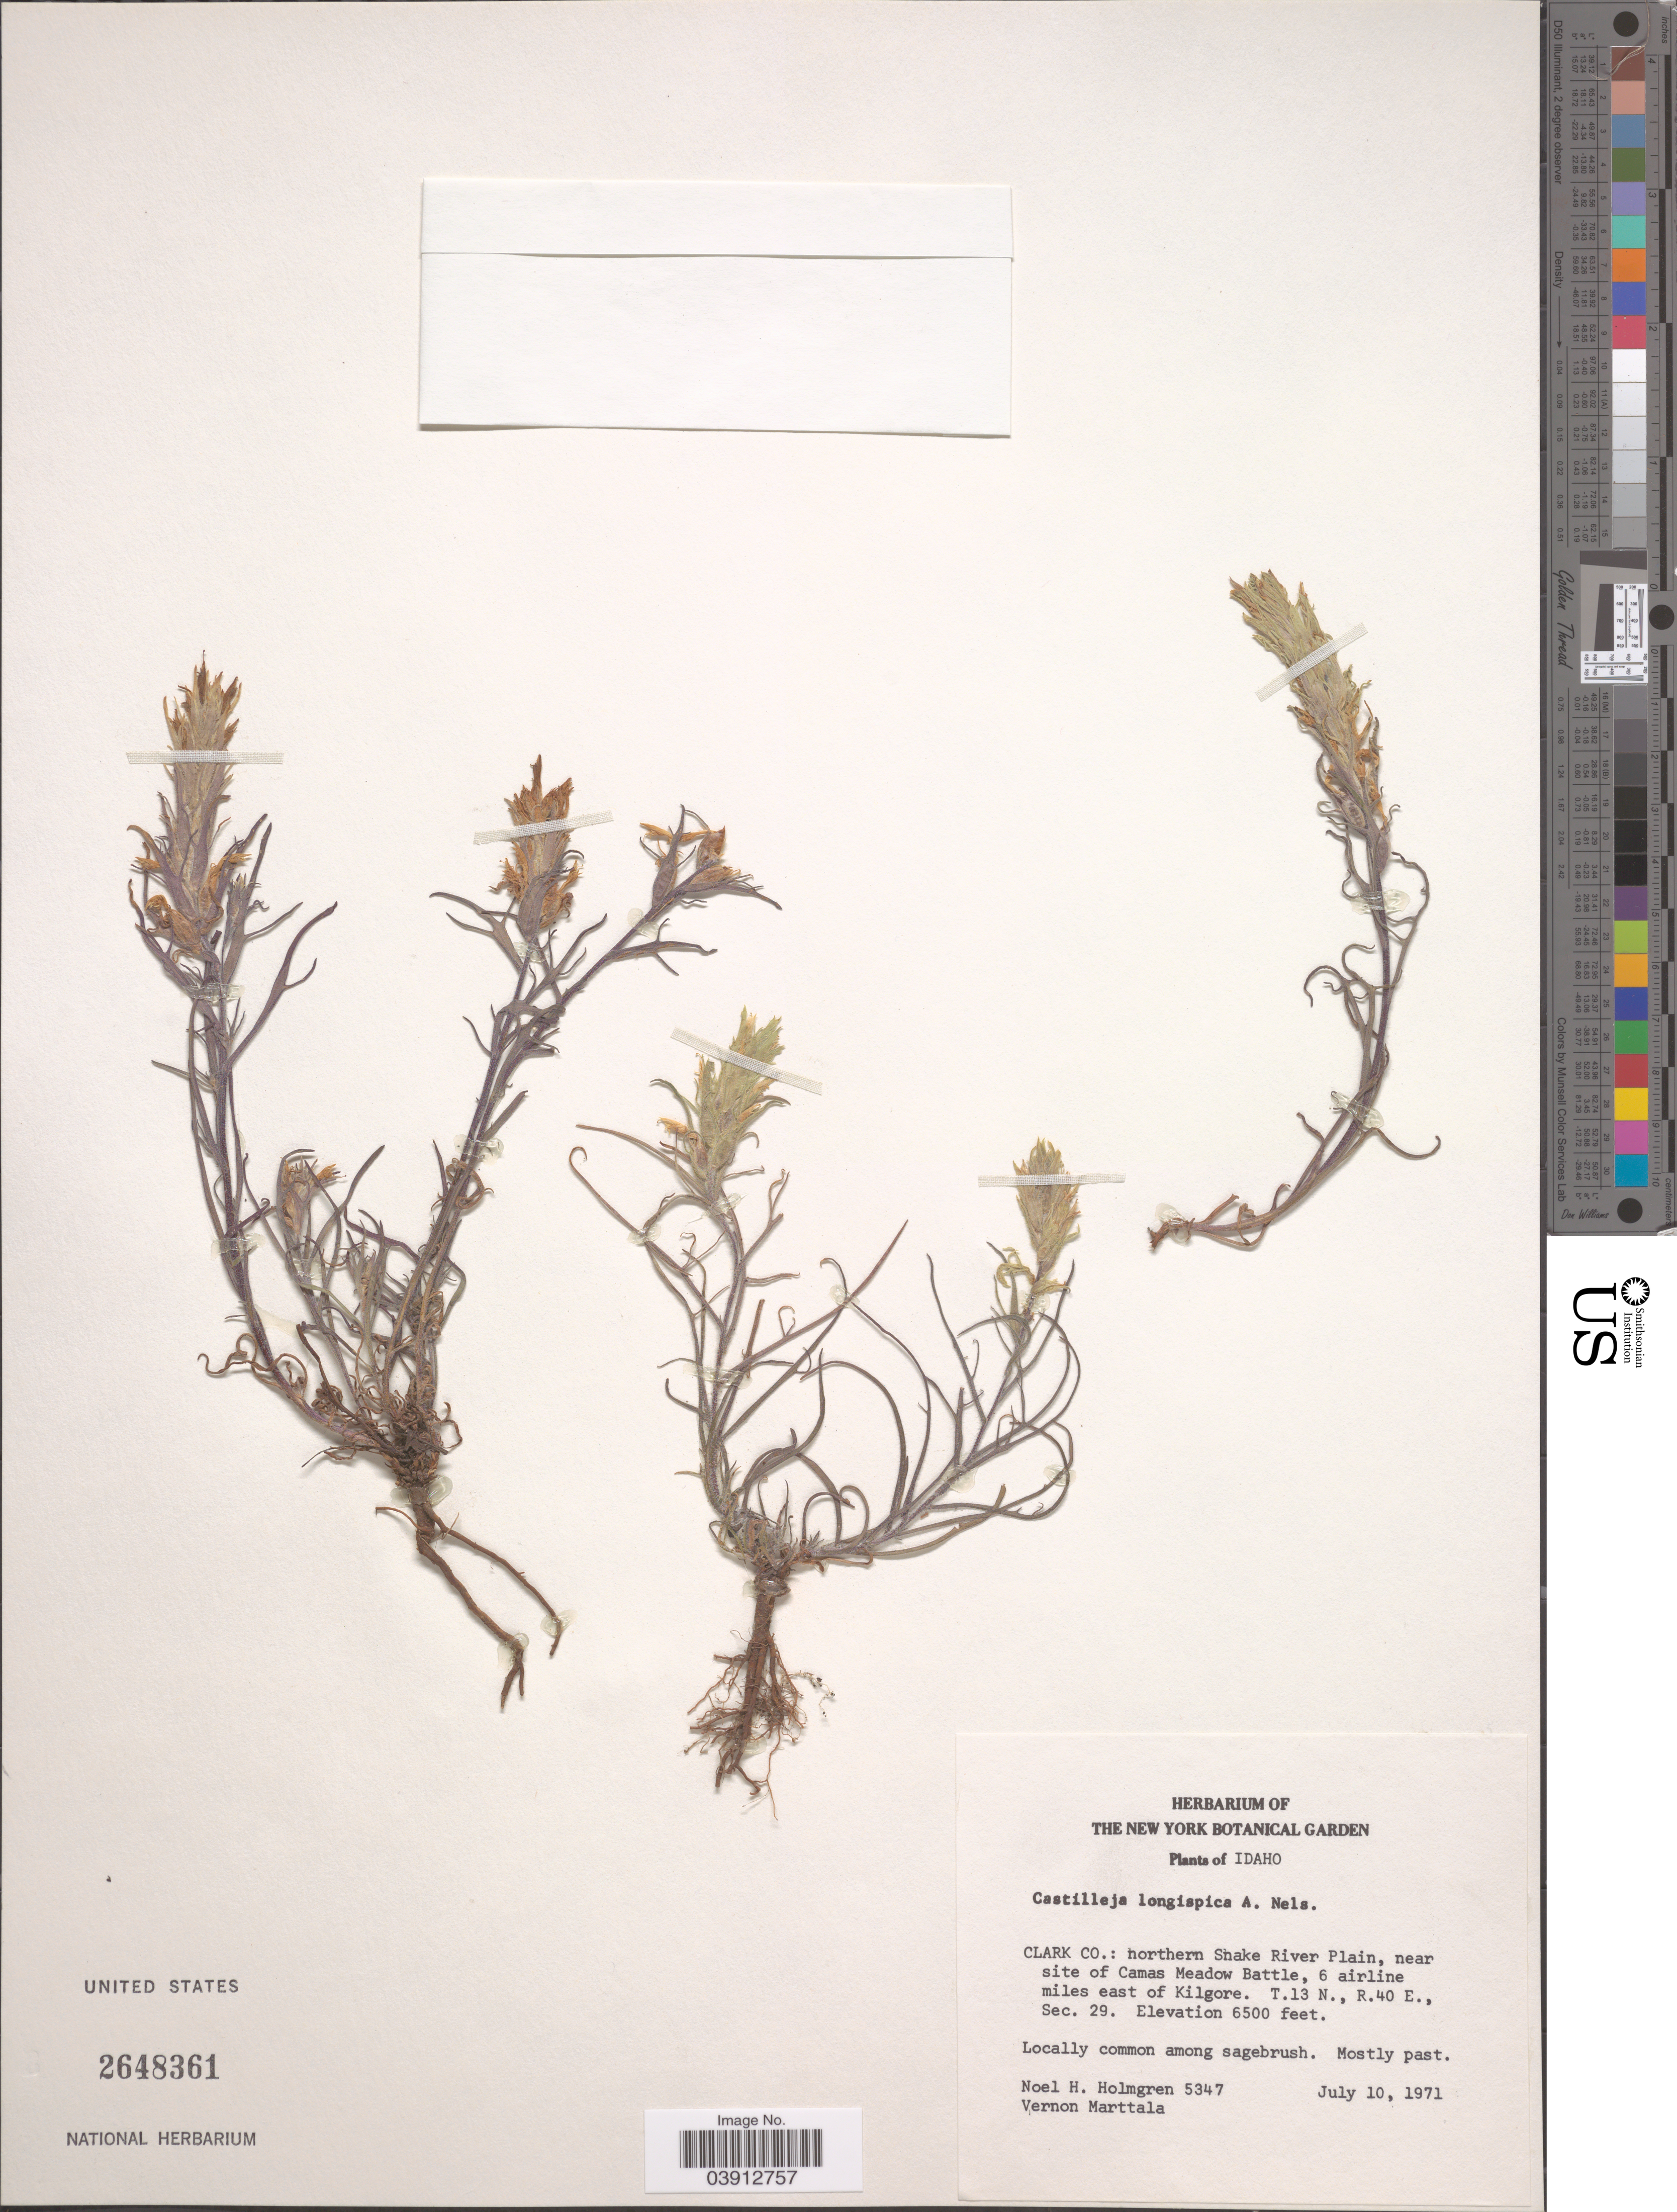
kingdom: Plantae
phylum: Tracheophyta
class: Magnoliopsida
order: Lamiales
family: Orobanchaceae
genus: Castilleja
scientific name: Castilleja longispica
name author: A. Nelson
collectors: N. H. Holmgren & V. Marttala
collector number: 5347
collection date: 1971-07-10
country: United States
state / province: Idaho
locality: Clark Co.: northern Snake River Plain, near site of Camas Meadow Battle, 6 airline miles east of Kilgore. T.13N., R.40 E., Sec. 29.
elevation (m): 1981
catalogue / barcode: US 2648361